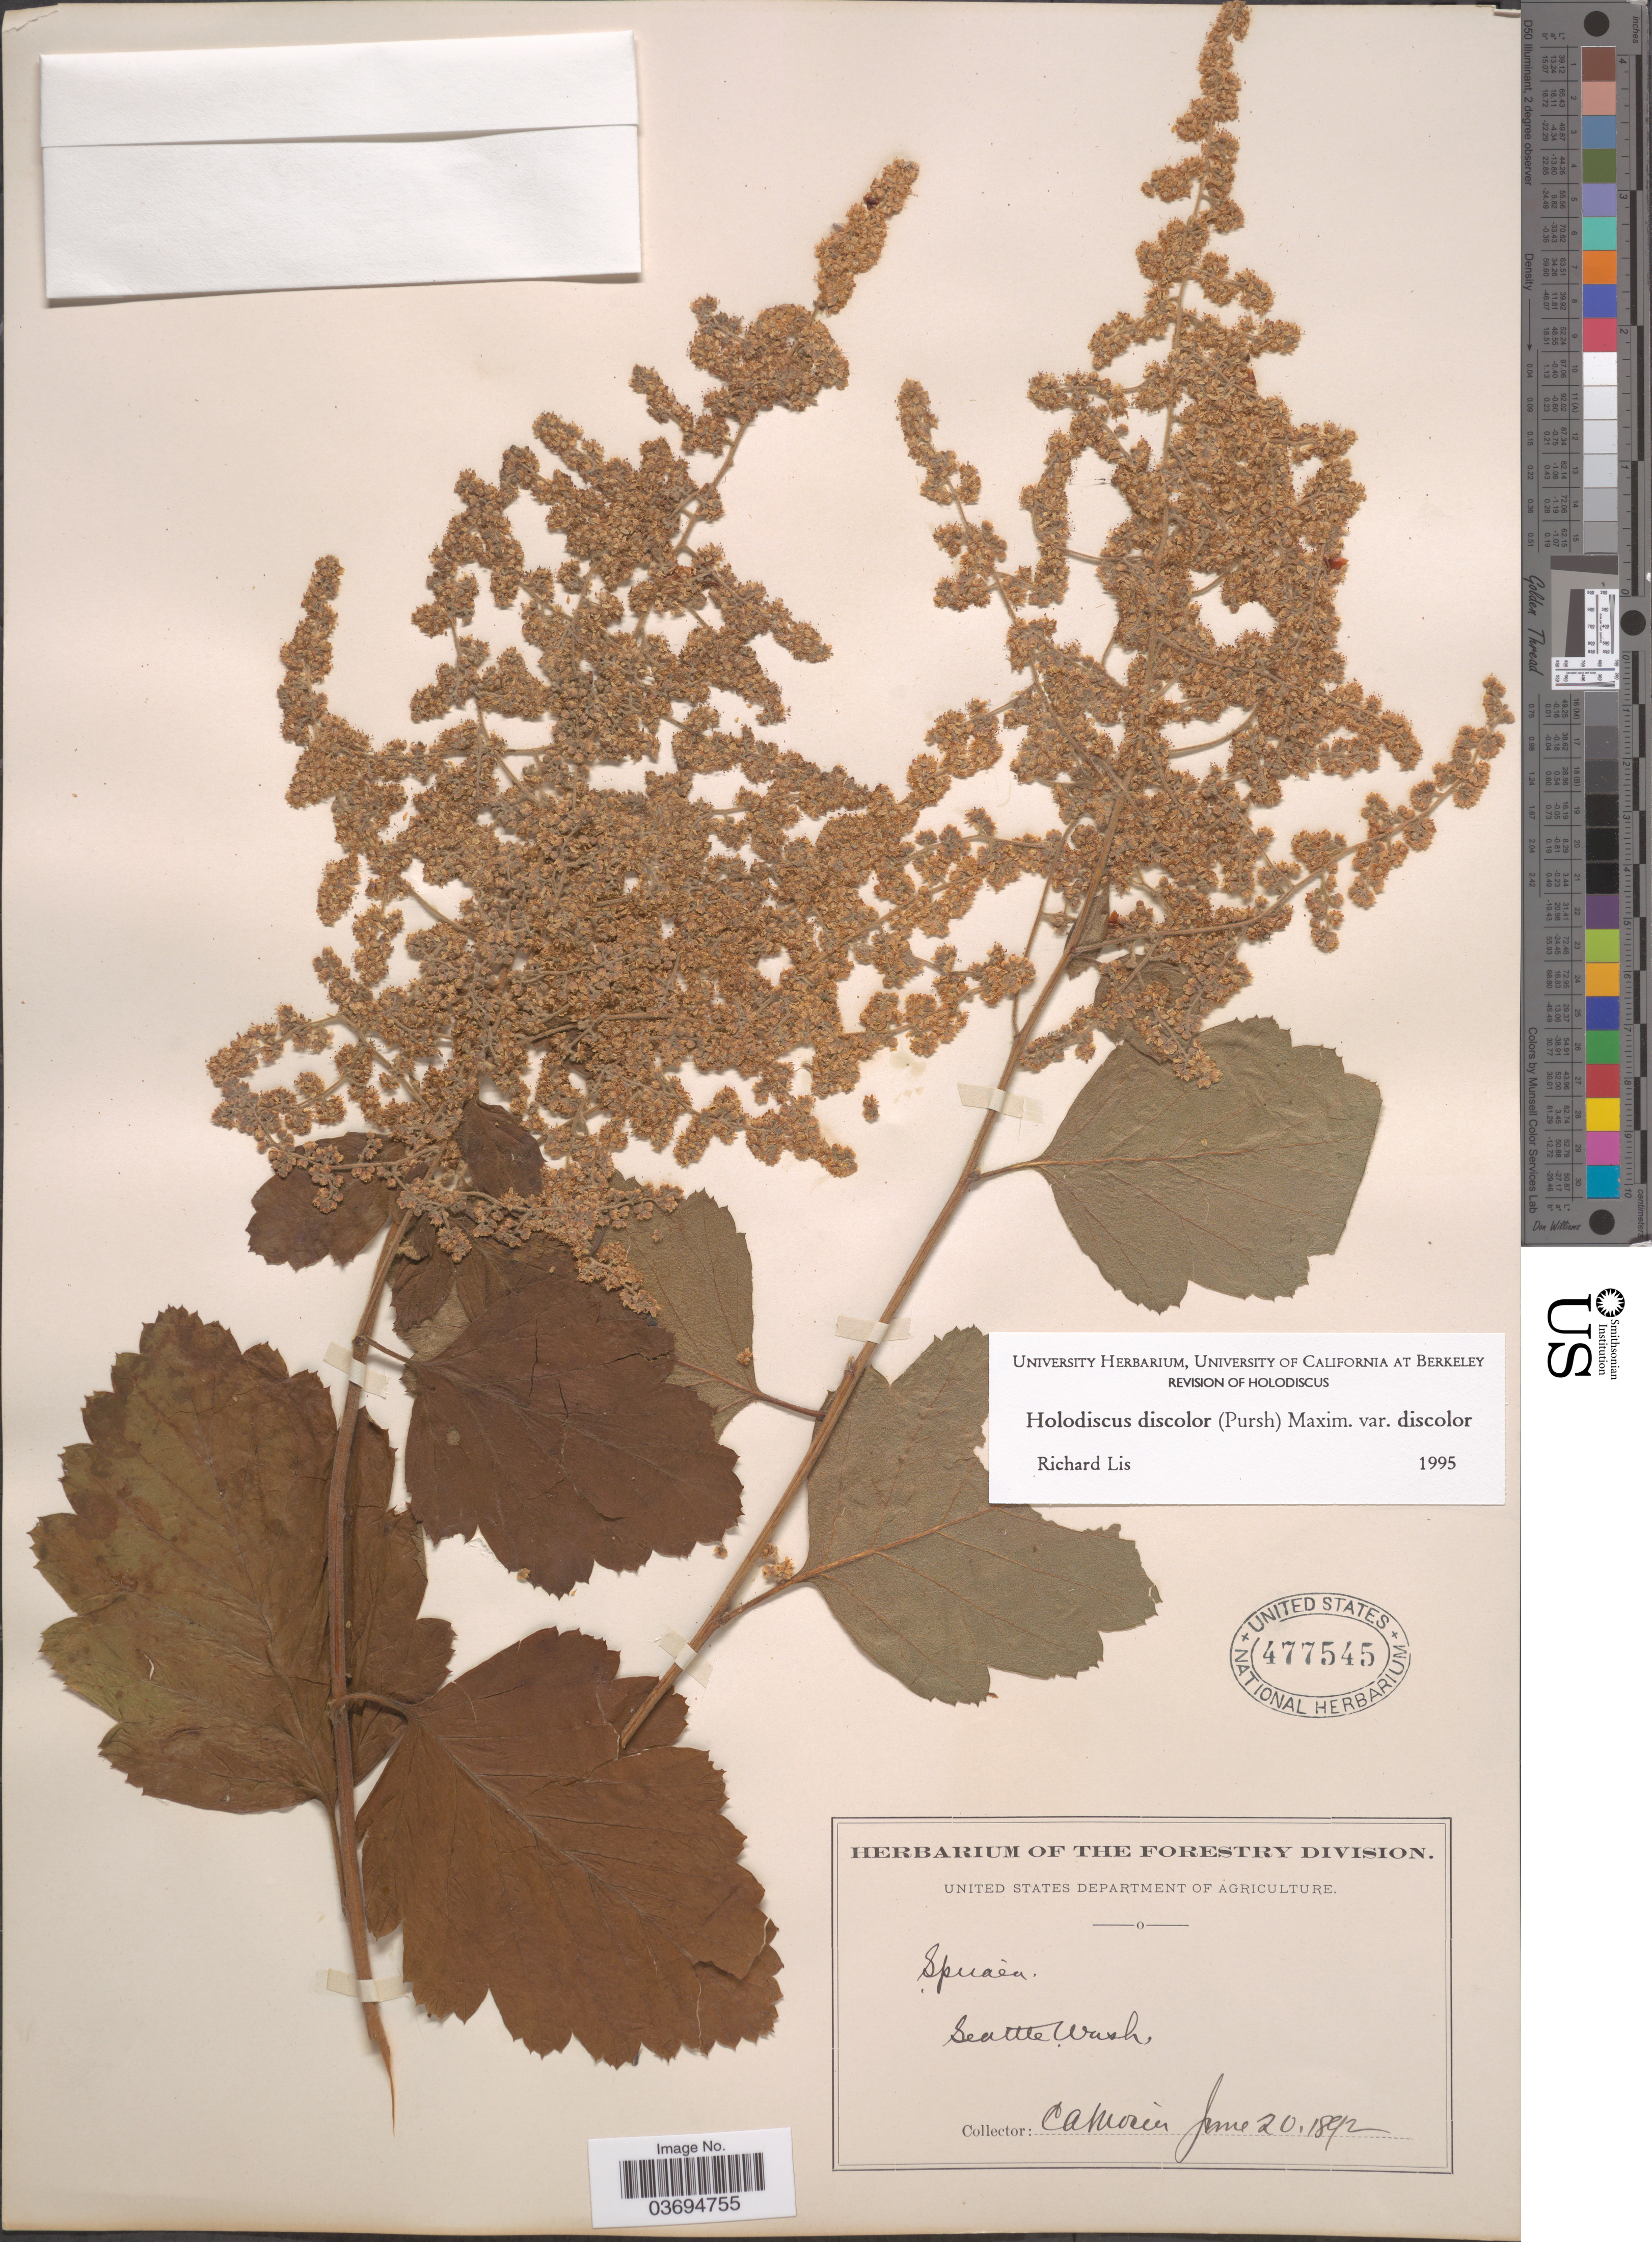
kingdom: Plantae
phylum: Tracheophyta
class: Magnoliopsida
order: Rosales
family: Rosaceae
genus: Holodiscus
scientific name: Holodiscus discolor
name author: (Pursh) Maxim.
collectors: C. A. Mosier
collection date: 1892-06-20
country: United States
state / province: Washington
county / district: King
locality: Seattle.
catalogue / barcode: US 477545